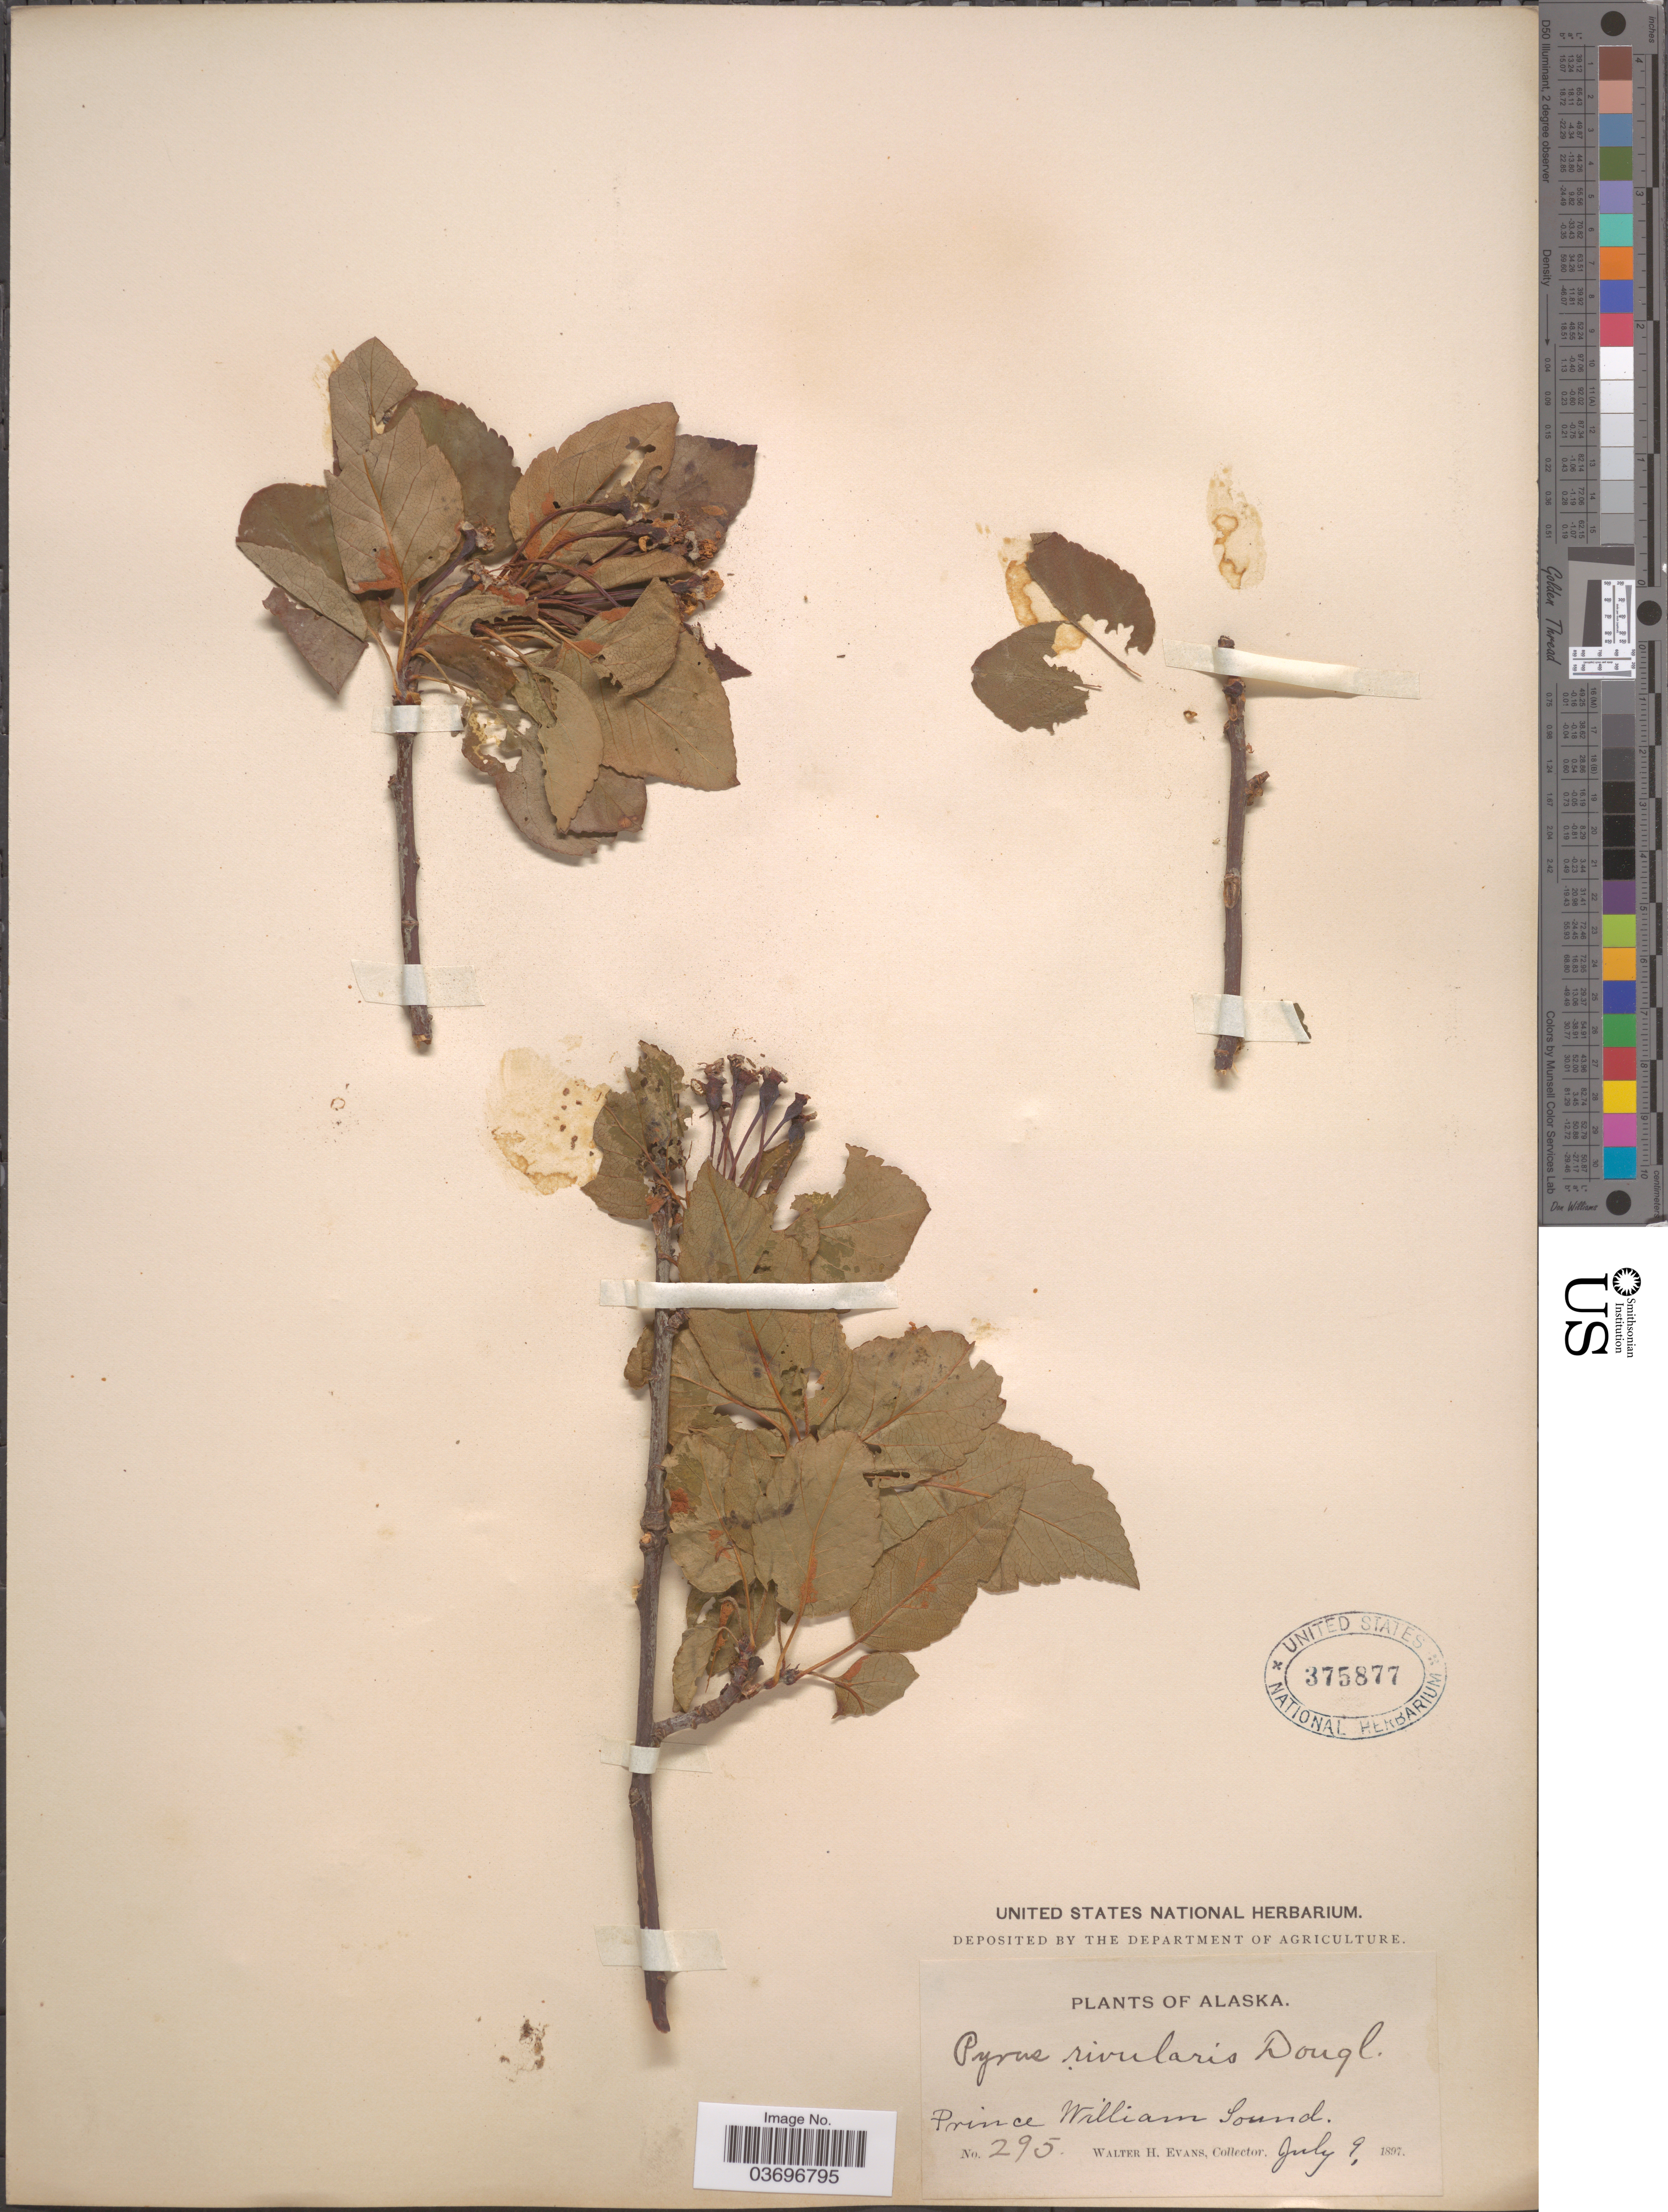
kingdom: Plantae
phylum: Tracheophyta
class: Magnoliopsida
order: Rosales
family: Rosaceae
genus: Malus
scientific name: Malus diversifolia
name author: (Bong.) M. Roem.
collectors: W. H. Evans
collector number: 295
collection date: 1897-07-09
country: United States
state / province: Alaska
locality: Prince William Sound.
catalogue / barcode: US 375877